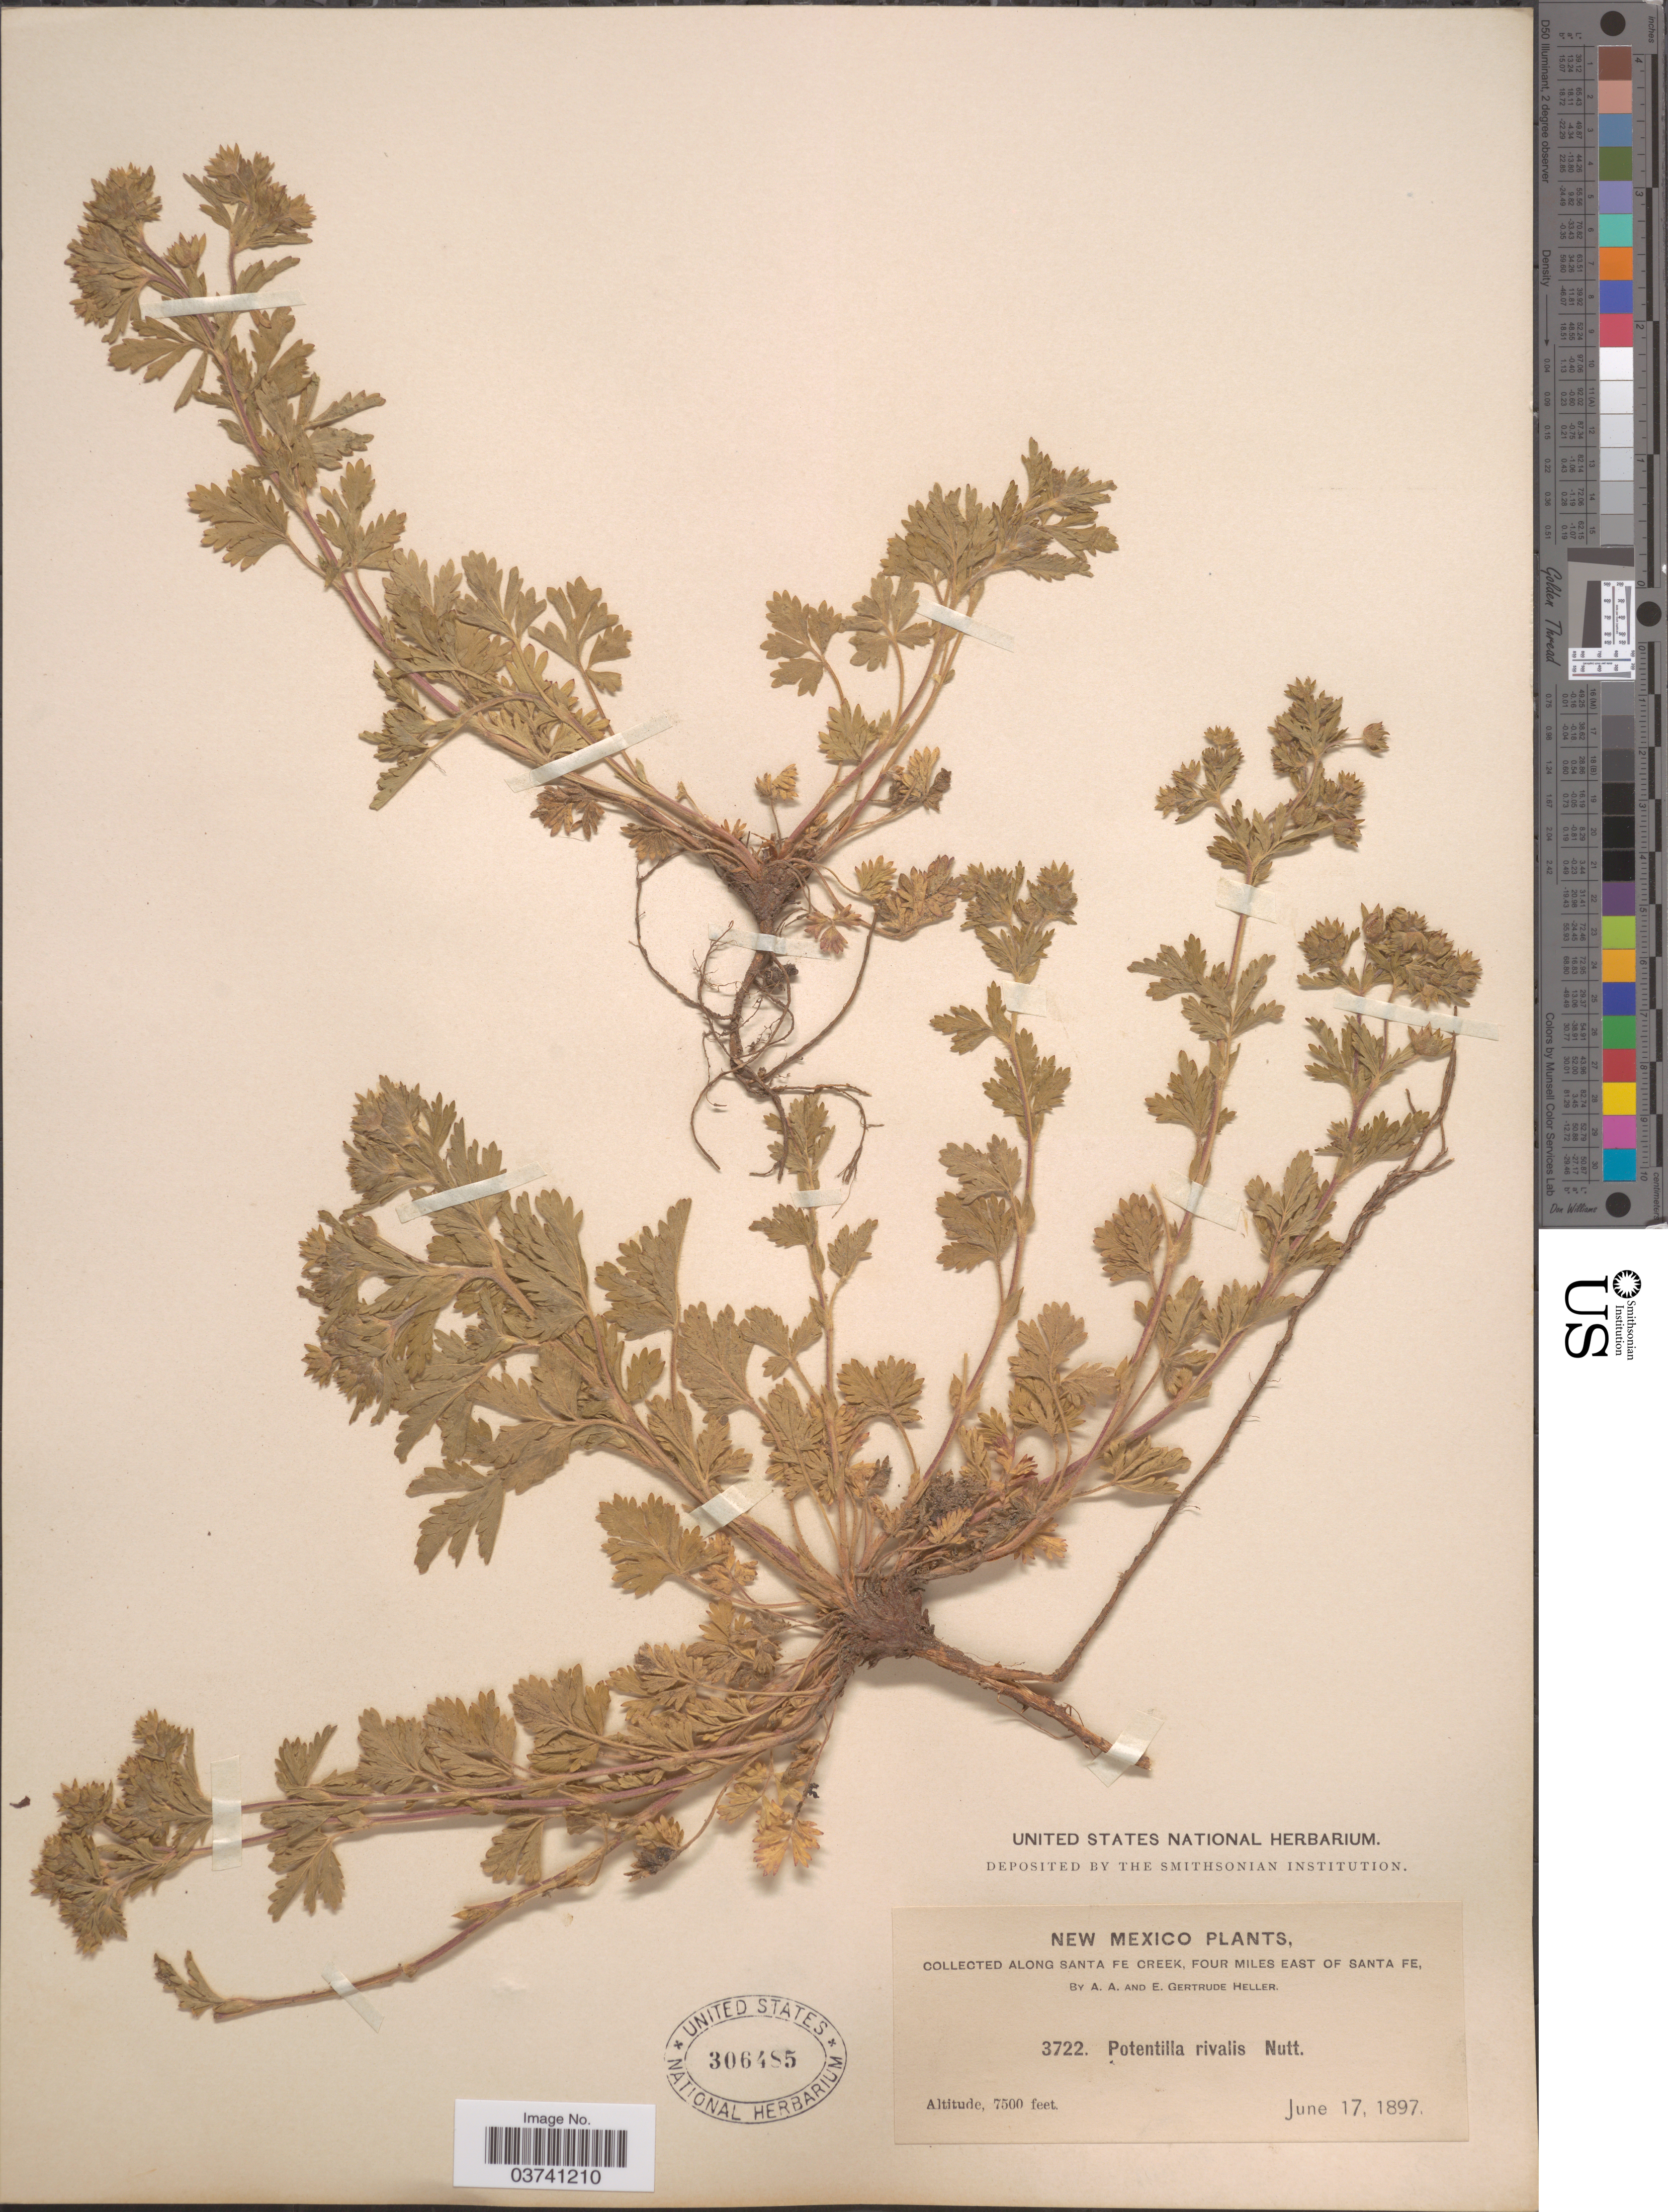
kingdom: Plantae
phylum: Tracheophyta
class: Magnoliopsida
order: Rosales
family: Rosaceae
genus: Potentilla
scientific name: Potentilla rivalis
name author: Nutt.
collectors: A. A. Heller & E. Gertrude Heller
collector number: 3722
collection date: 1897-06-17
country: United States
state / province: New Mexico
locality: Along Santa Fe Creek, four miles East of Santa Fe.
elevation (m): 2286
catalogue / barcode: US 306485